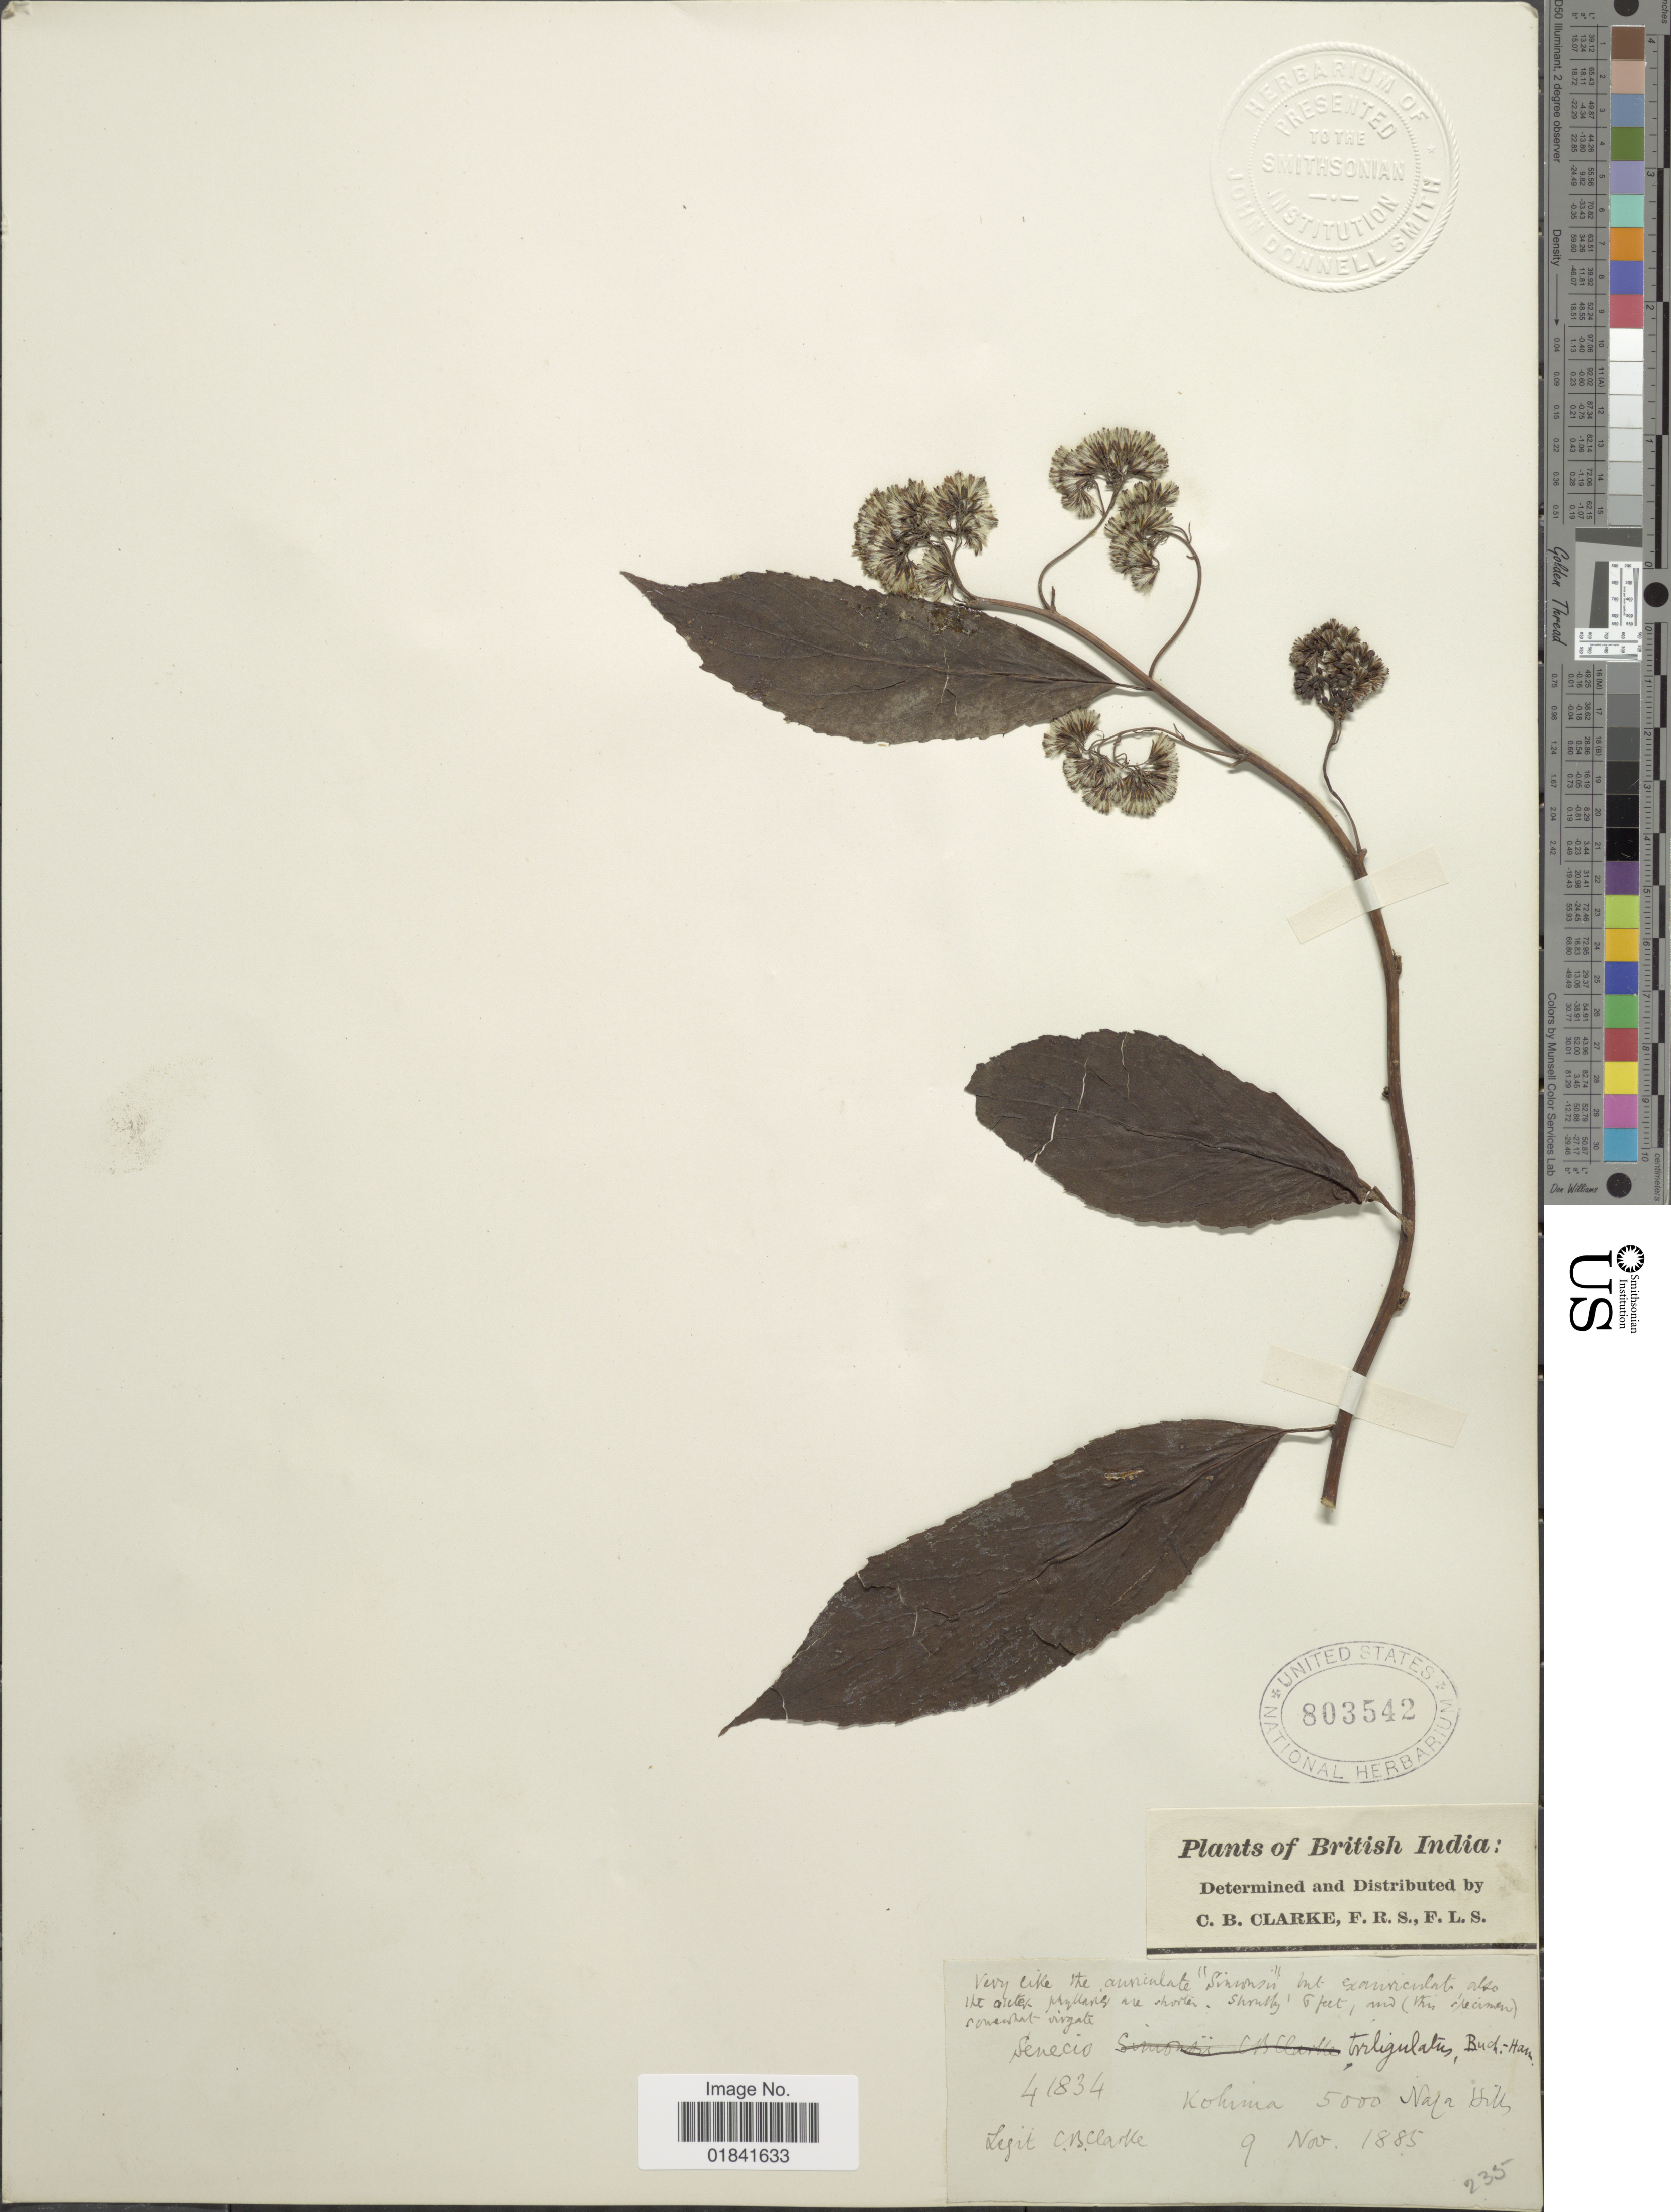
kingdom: Plantae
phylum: Tracheophyta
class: Magnoliopsida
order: Asterales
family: Asteraceae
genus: Senecio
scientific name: Senecio triligulatus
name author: Buch.-Ham. ex DC.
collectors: C. B. Clarke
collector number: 41834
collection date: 1885-11-19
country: India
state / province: Nagaland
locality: British India, Kohima, Naga Hills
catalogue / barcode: US 803542